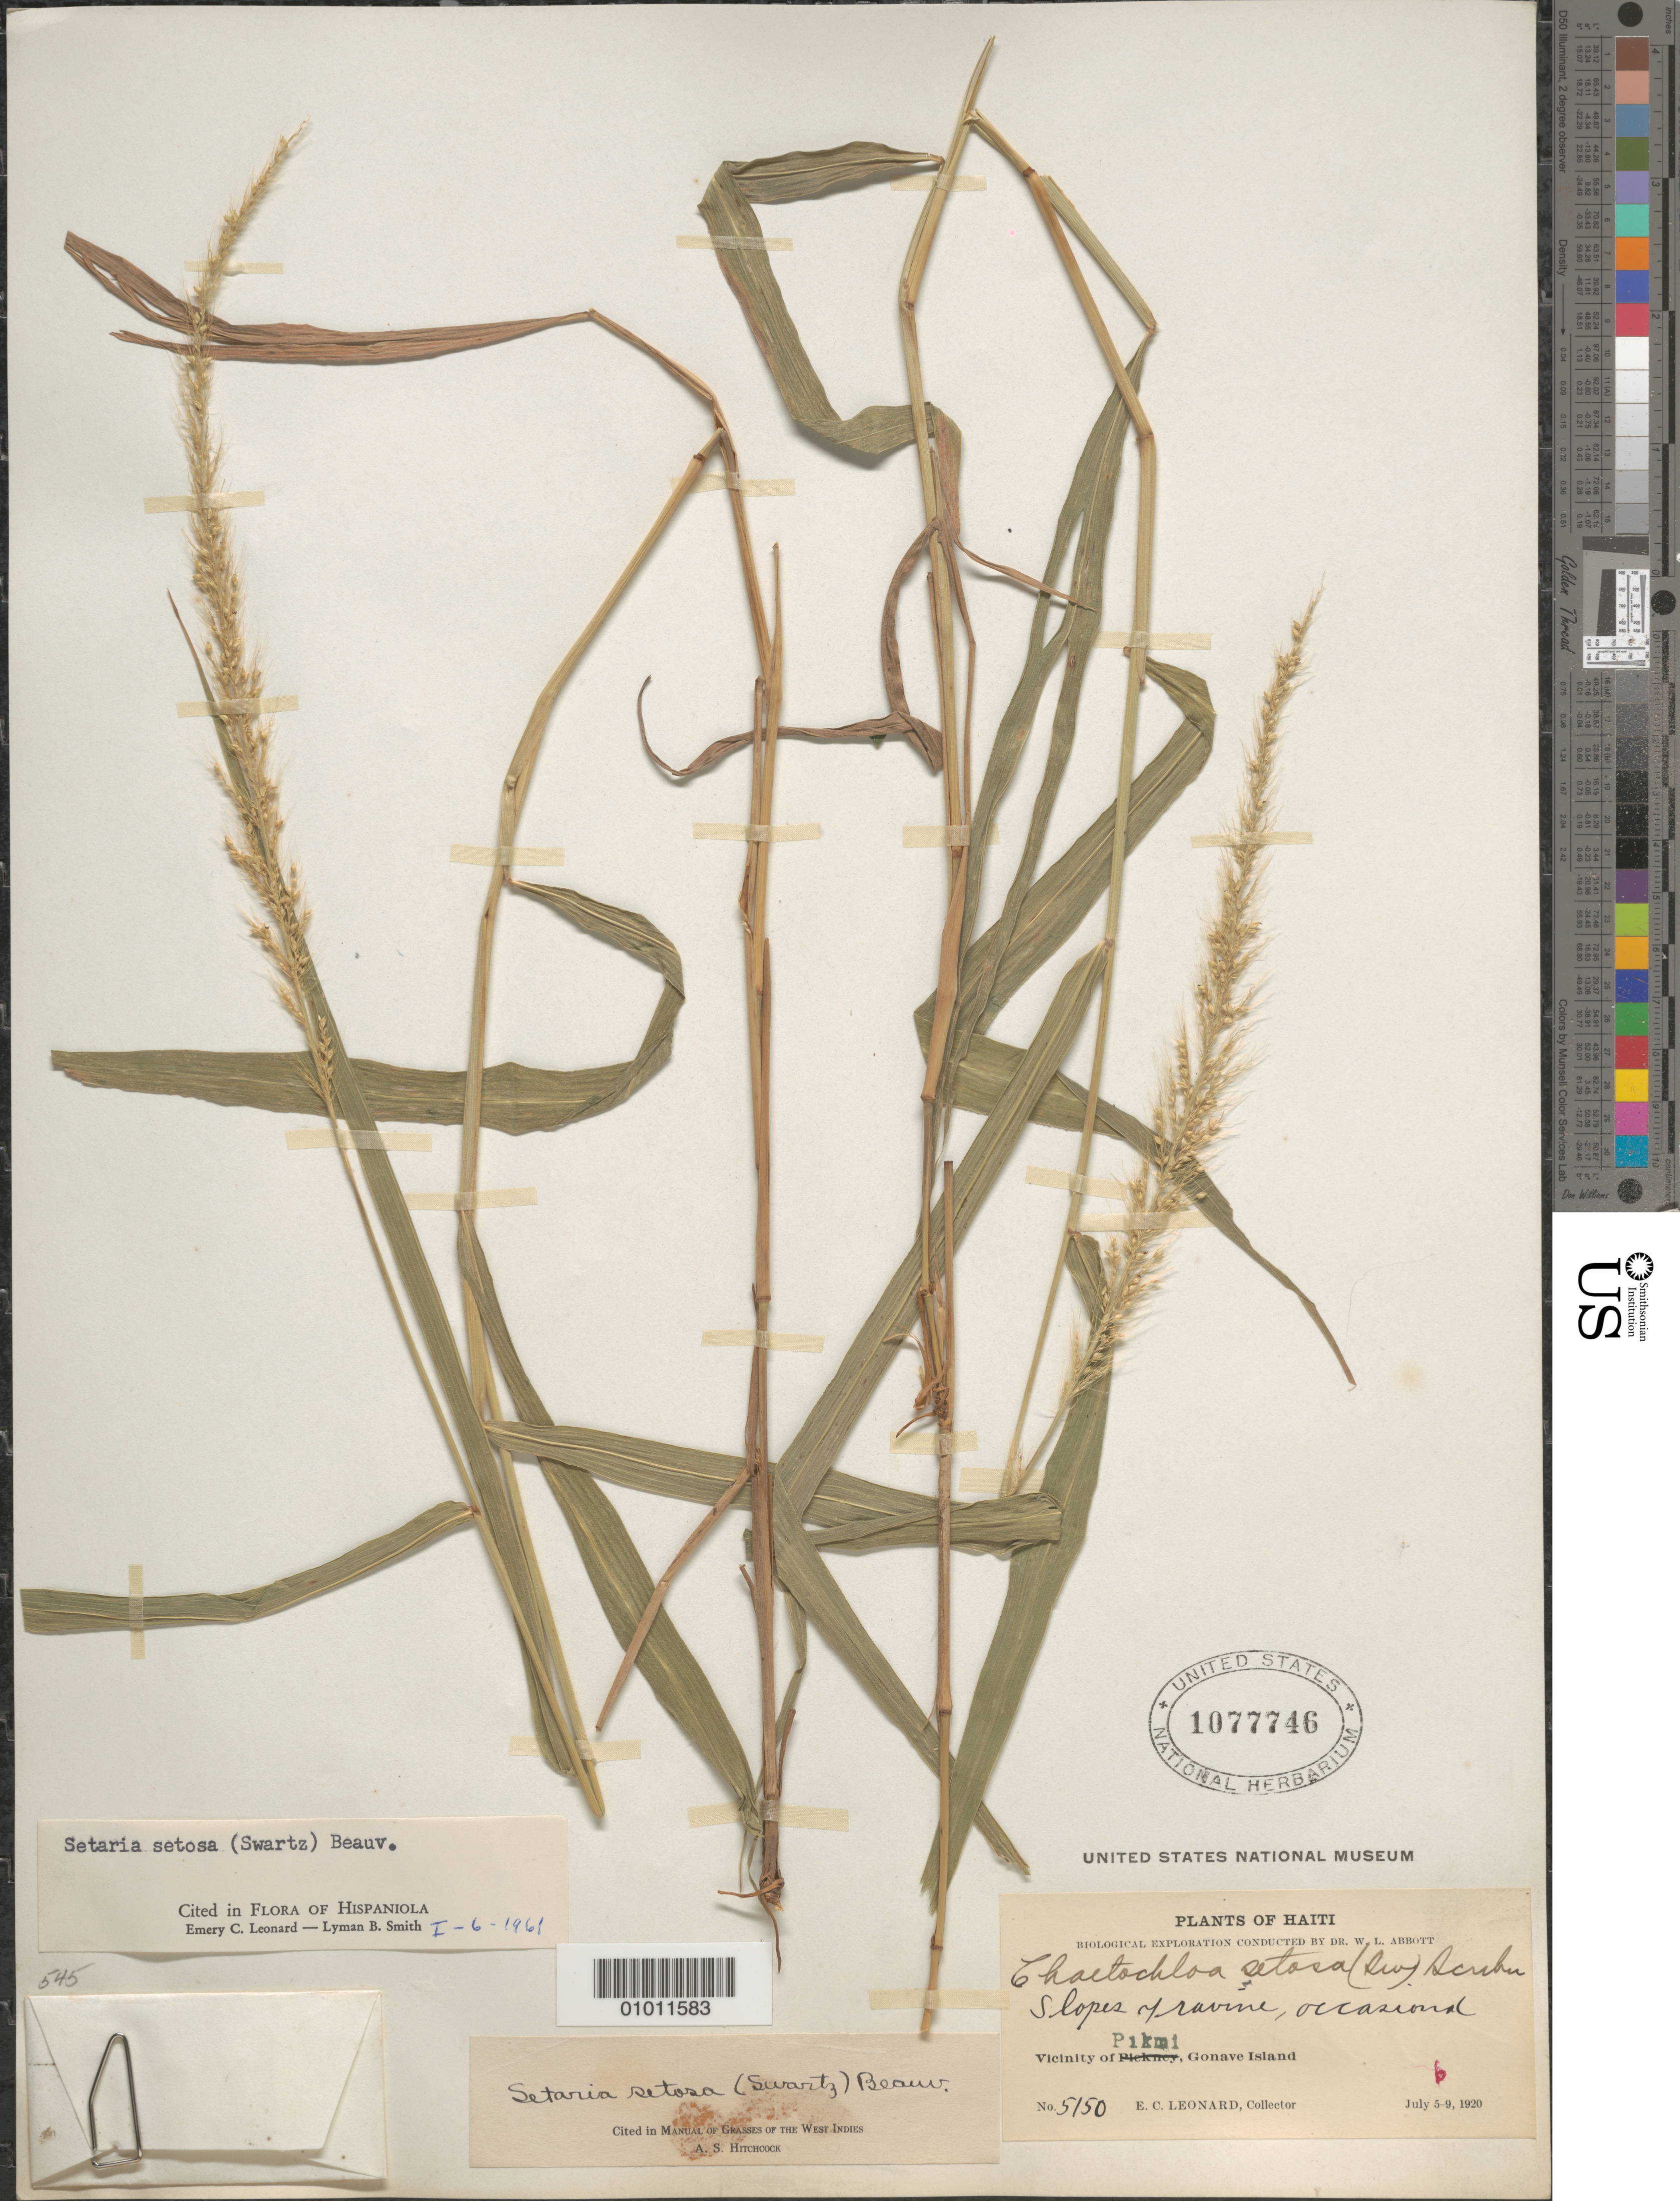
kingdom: Plantae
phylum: Tracheophyta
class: Liliopsida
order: Poales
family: Poaceae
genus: Setaria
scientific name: Setaria setosa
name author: (Sw.) P. Beauv.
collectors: E. C. Leonard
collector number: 5150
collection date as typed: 06 Jul 1920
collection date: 1920-07-06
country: Haiti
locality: Vicinity of Pikmi, Gonave Island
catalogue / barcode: US 1077746